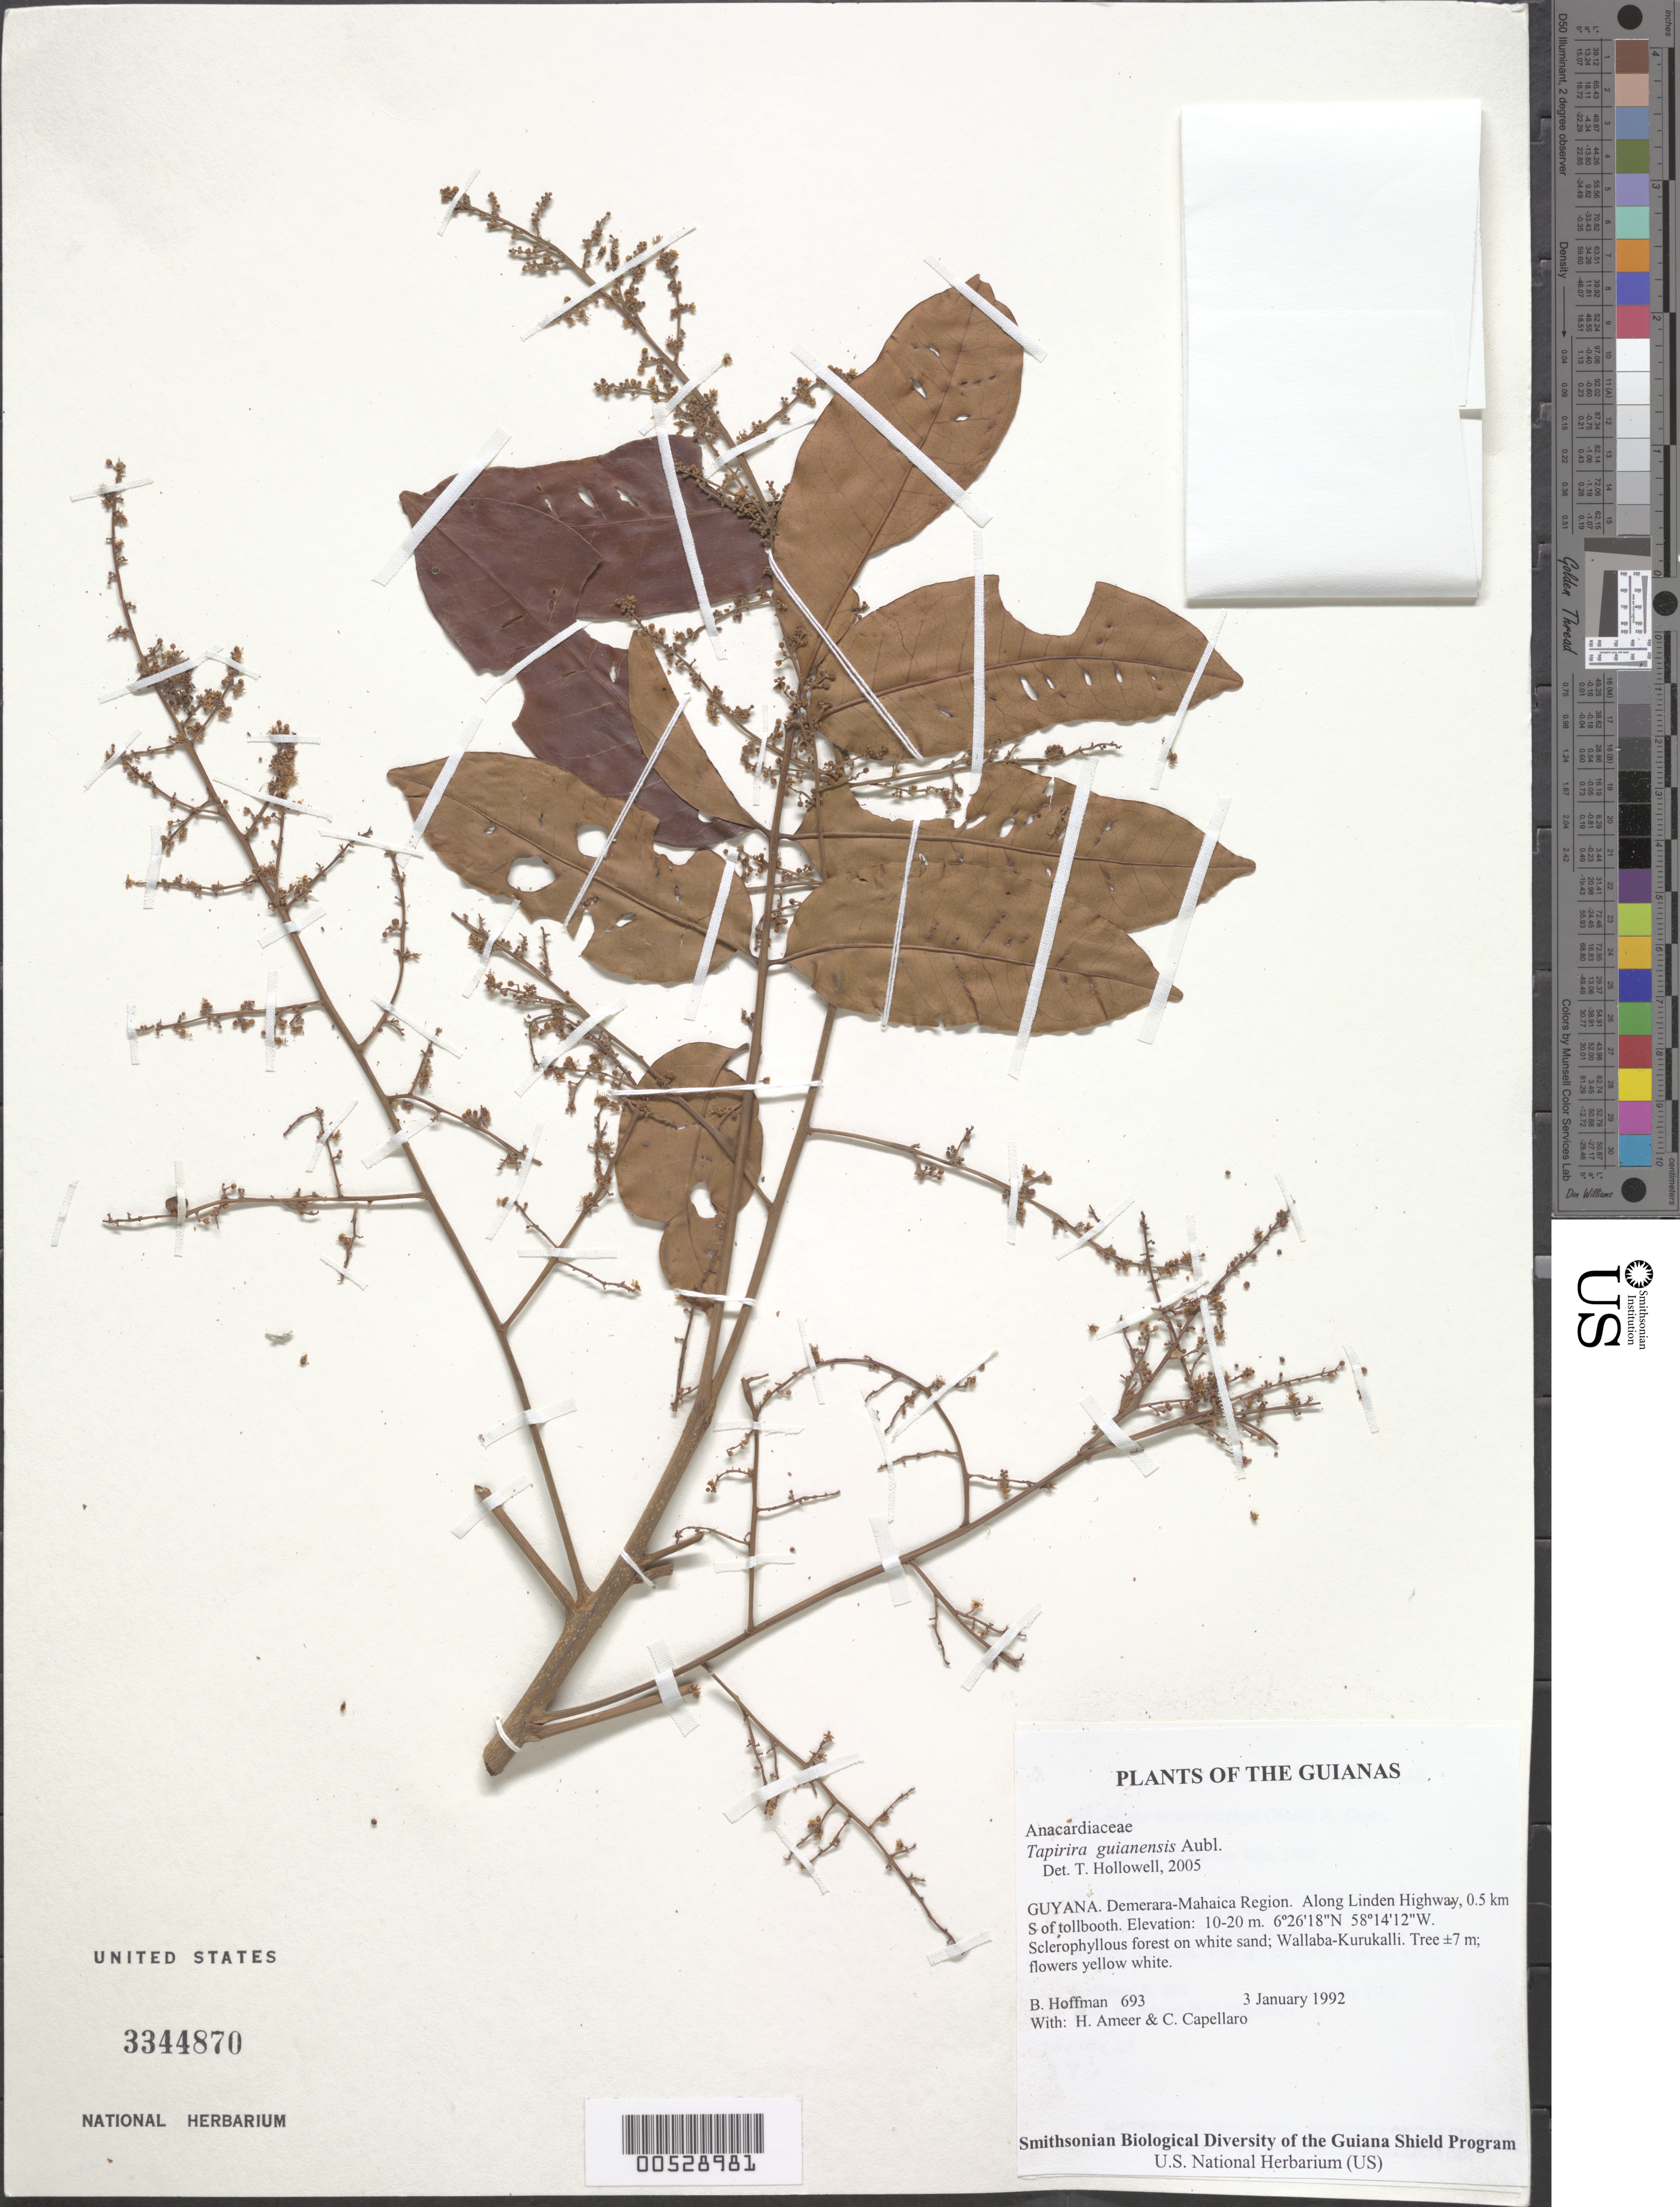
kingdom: Plantae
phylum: Tracheophyta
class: Magnoliopsida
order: Sapindales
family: Anacardiaceae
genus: Tapirira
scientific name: Tapirira guianensis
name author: Aubl.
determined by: Hollowell, T. H., (BOT), Smithsonian Institution - National Museum of Natural History (UNITED STATES)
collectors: B. Hoffman, H. Ameer & C. Capellaro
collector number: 693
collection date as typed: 3 January 1992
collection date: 1992-01-03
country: Guyana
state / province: Demerara-Mahaica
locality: Along Linden Highway, 0.5 km S of tollbooth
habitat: Sclerophyllous forest on white sand; Wallaba-Kurukalli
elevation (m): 10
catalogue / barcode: US 3344870